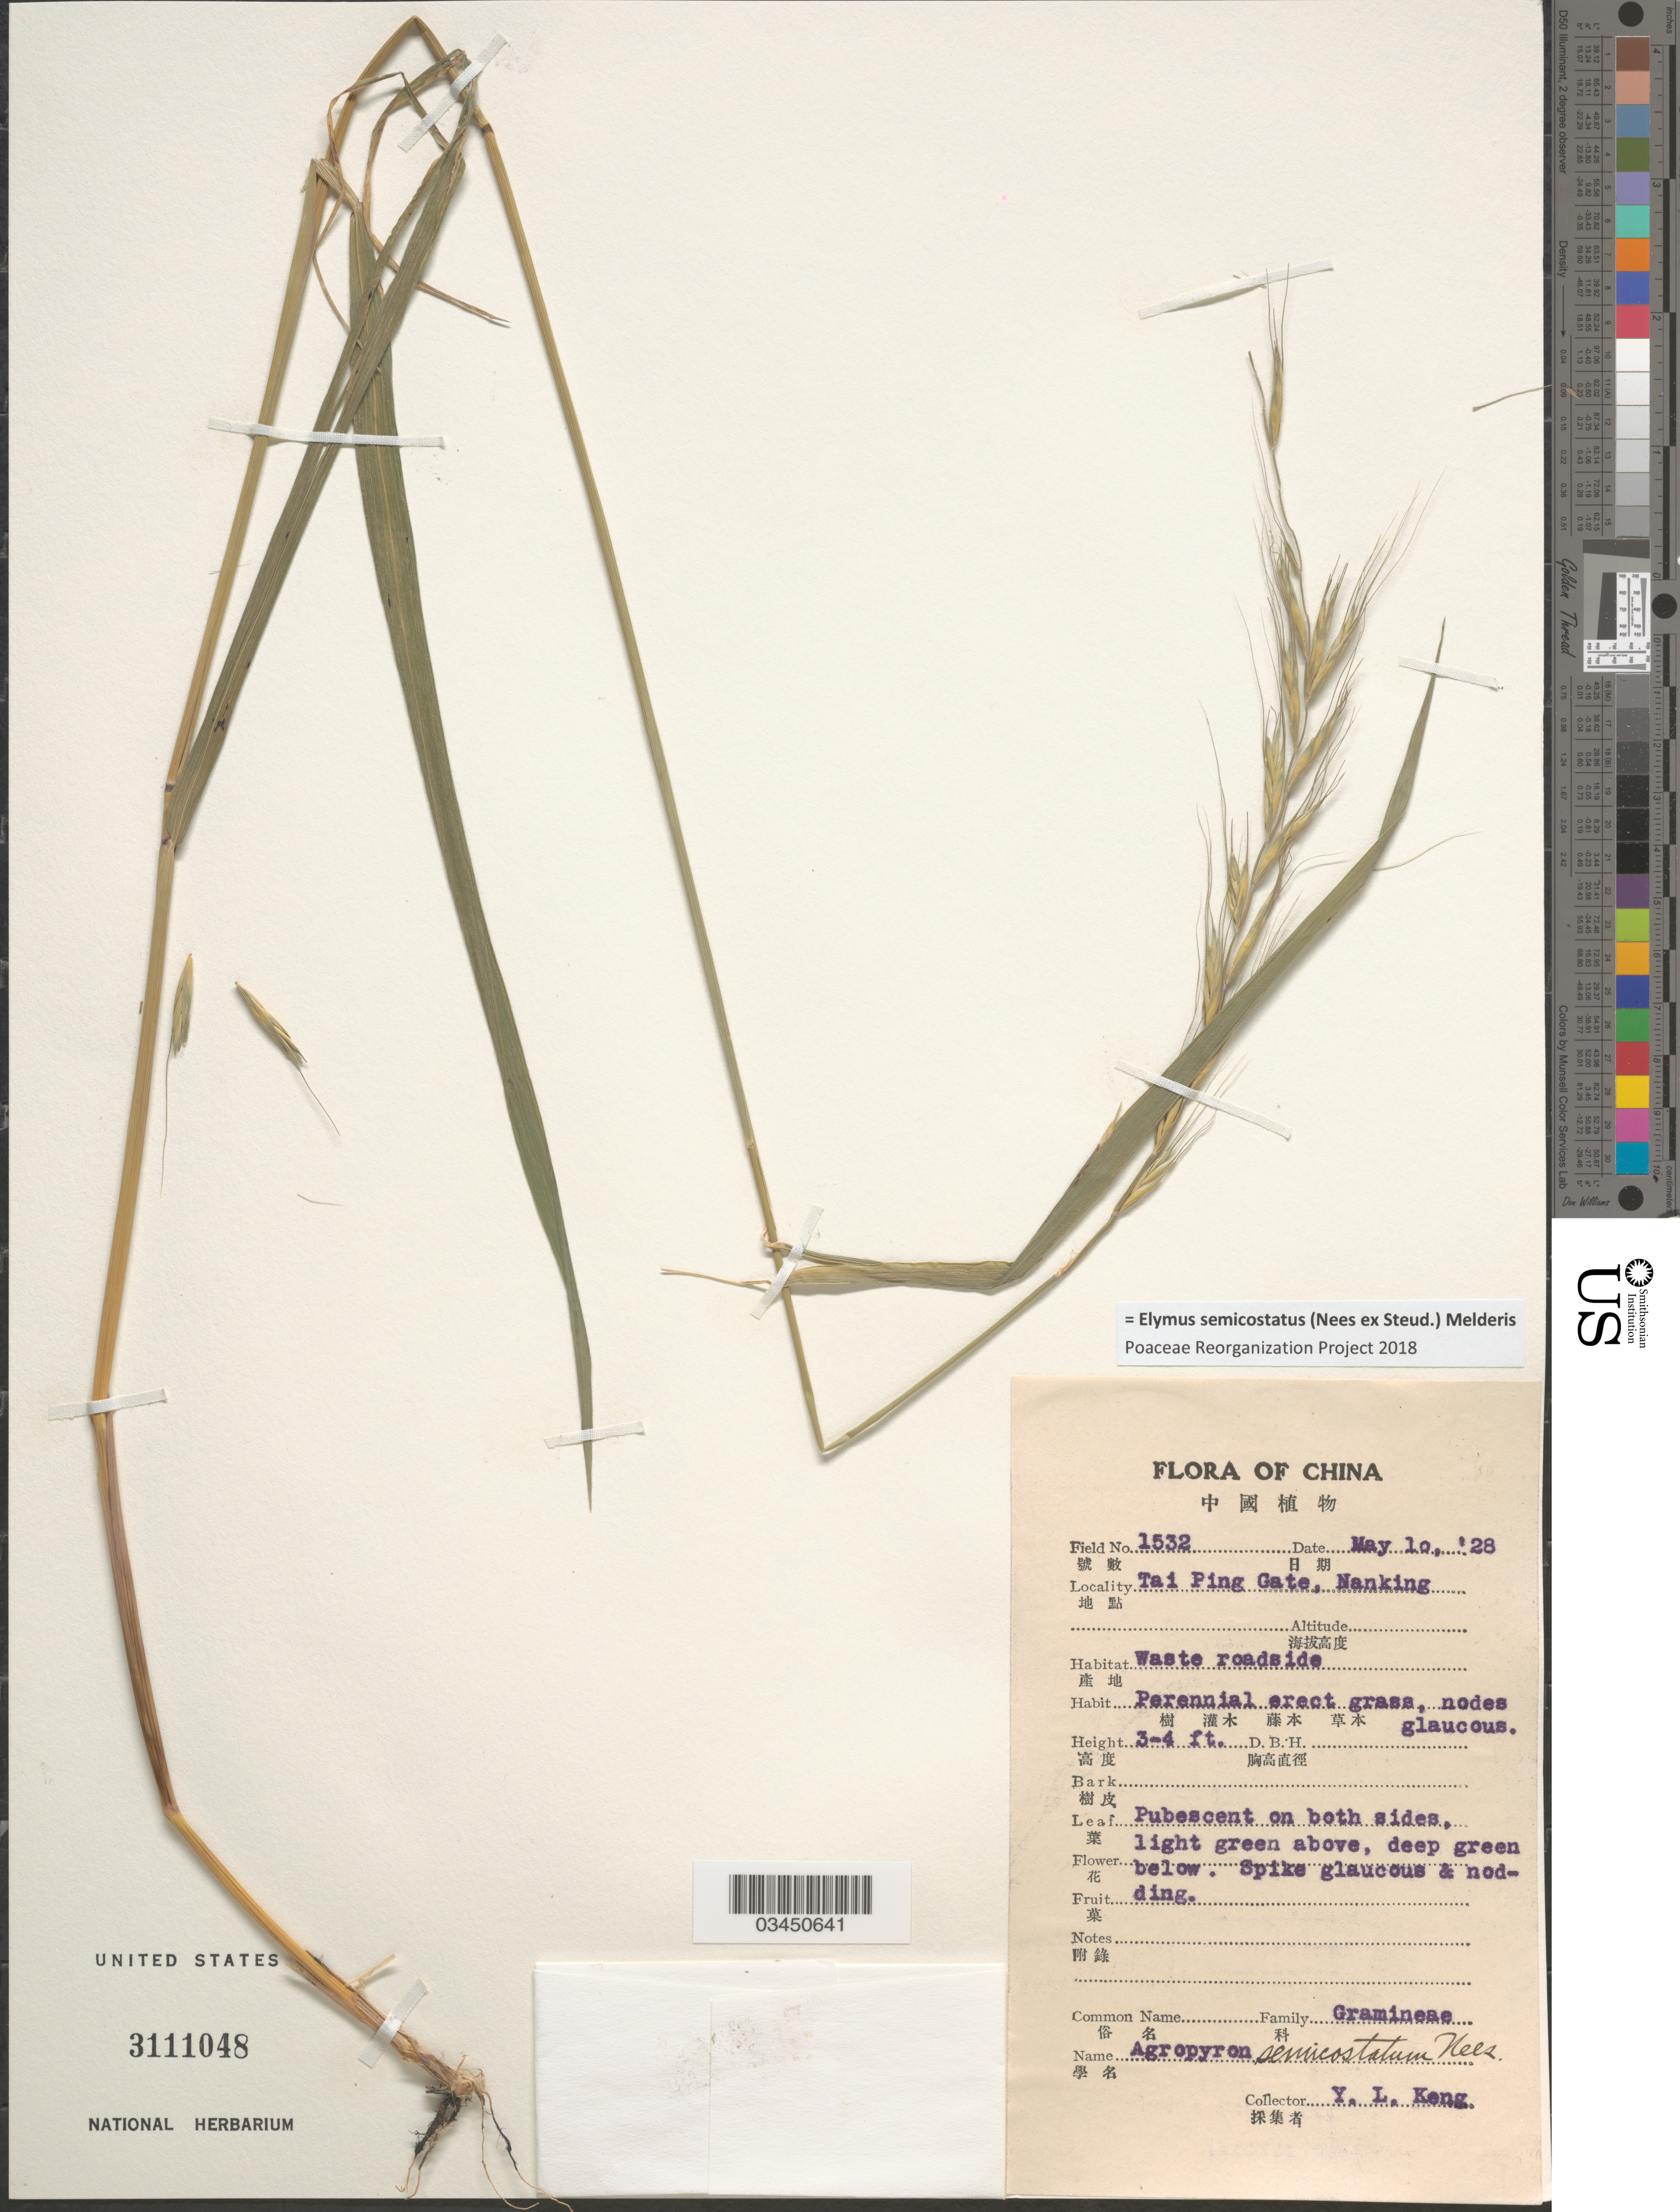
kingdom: Plantae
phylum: Tracheophyta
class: Liliopsida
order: Poales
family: Poaceae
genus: Elymus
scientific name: Elymus semicostatus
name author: (Nees ex Steud.) Melderis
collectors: Y. L. Keng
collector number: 1532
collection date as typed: Transcribed d/m/y: 10/5/28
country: China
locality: Tai Ping Gate, Nanking.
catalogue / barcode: US 3111048